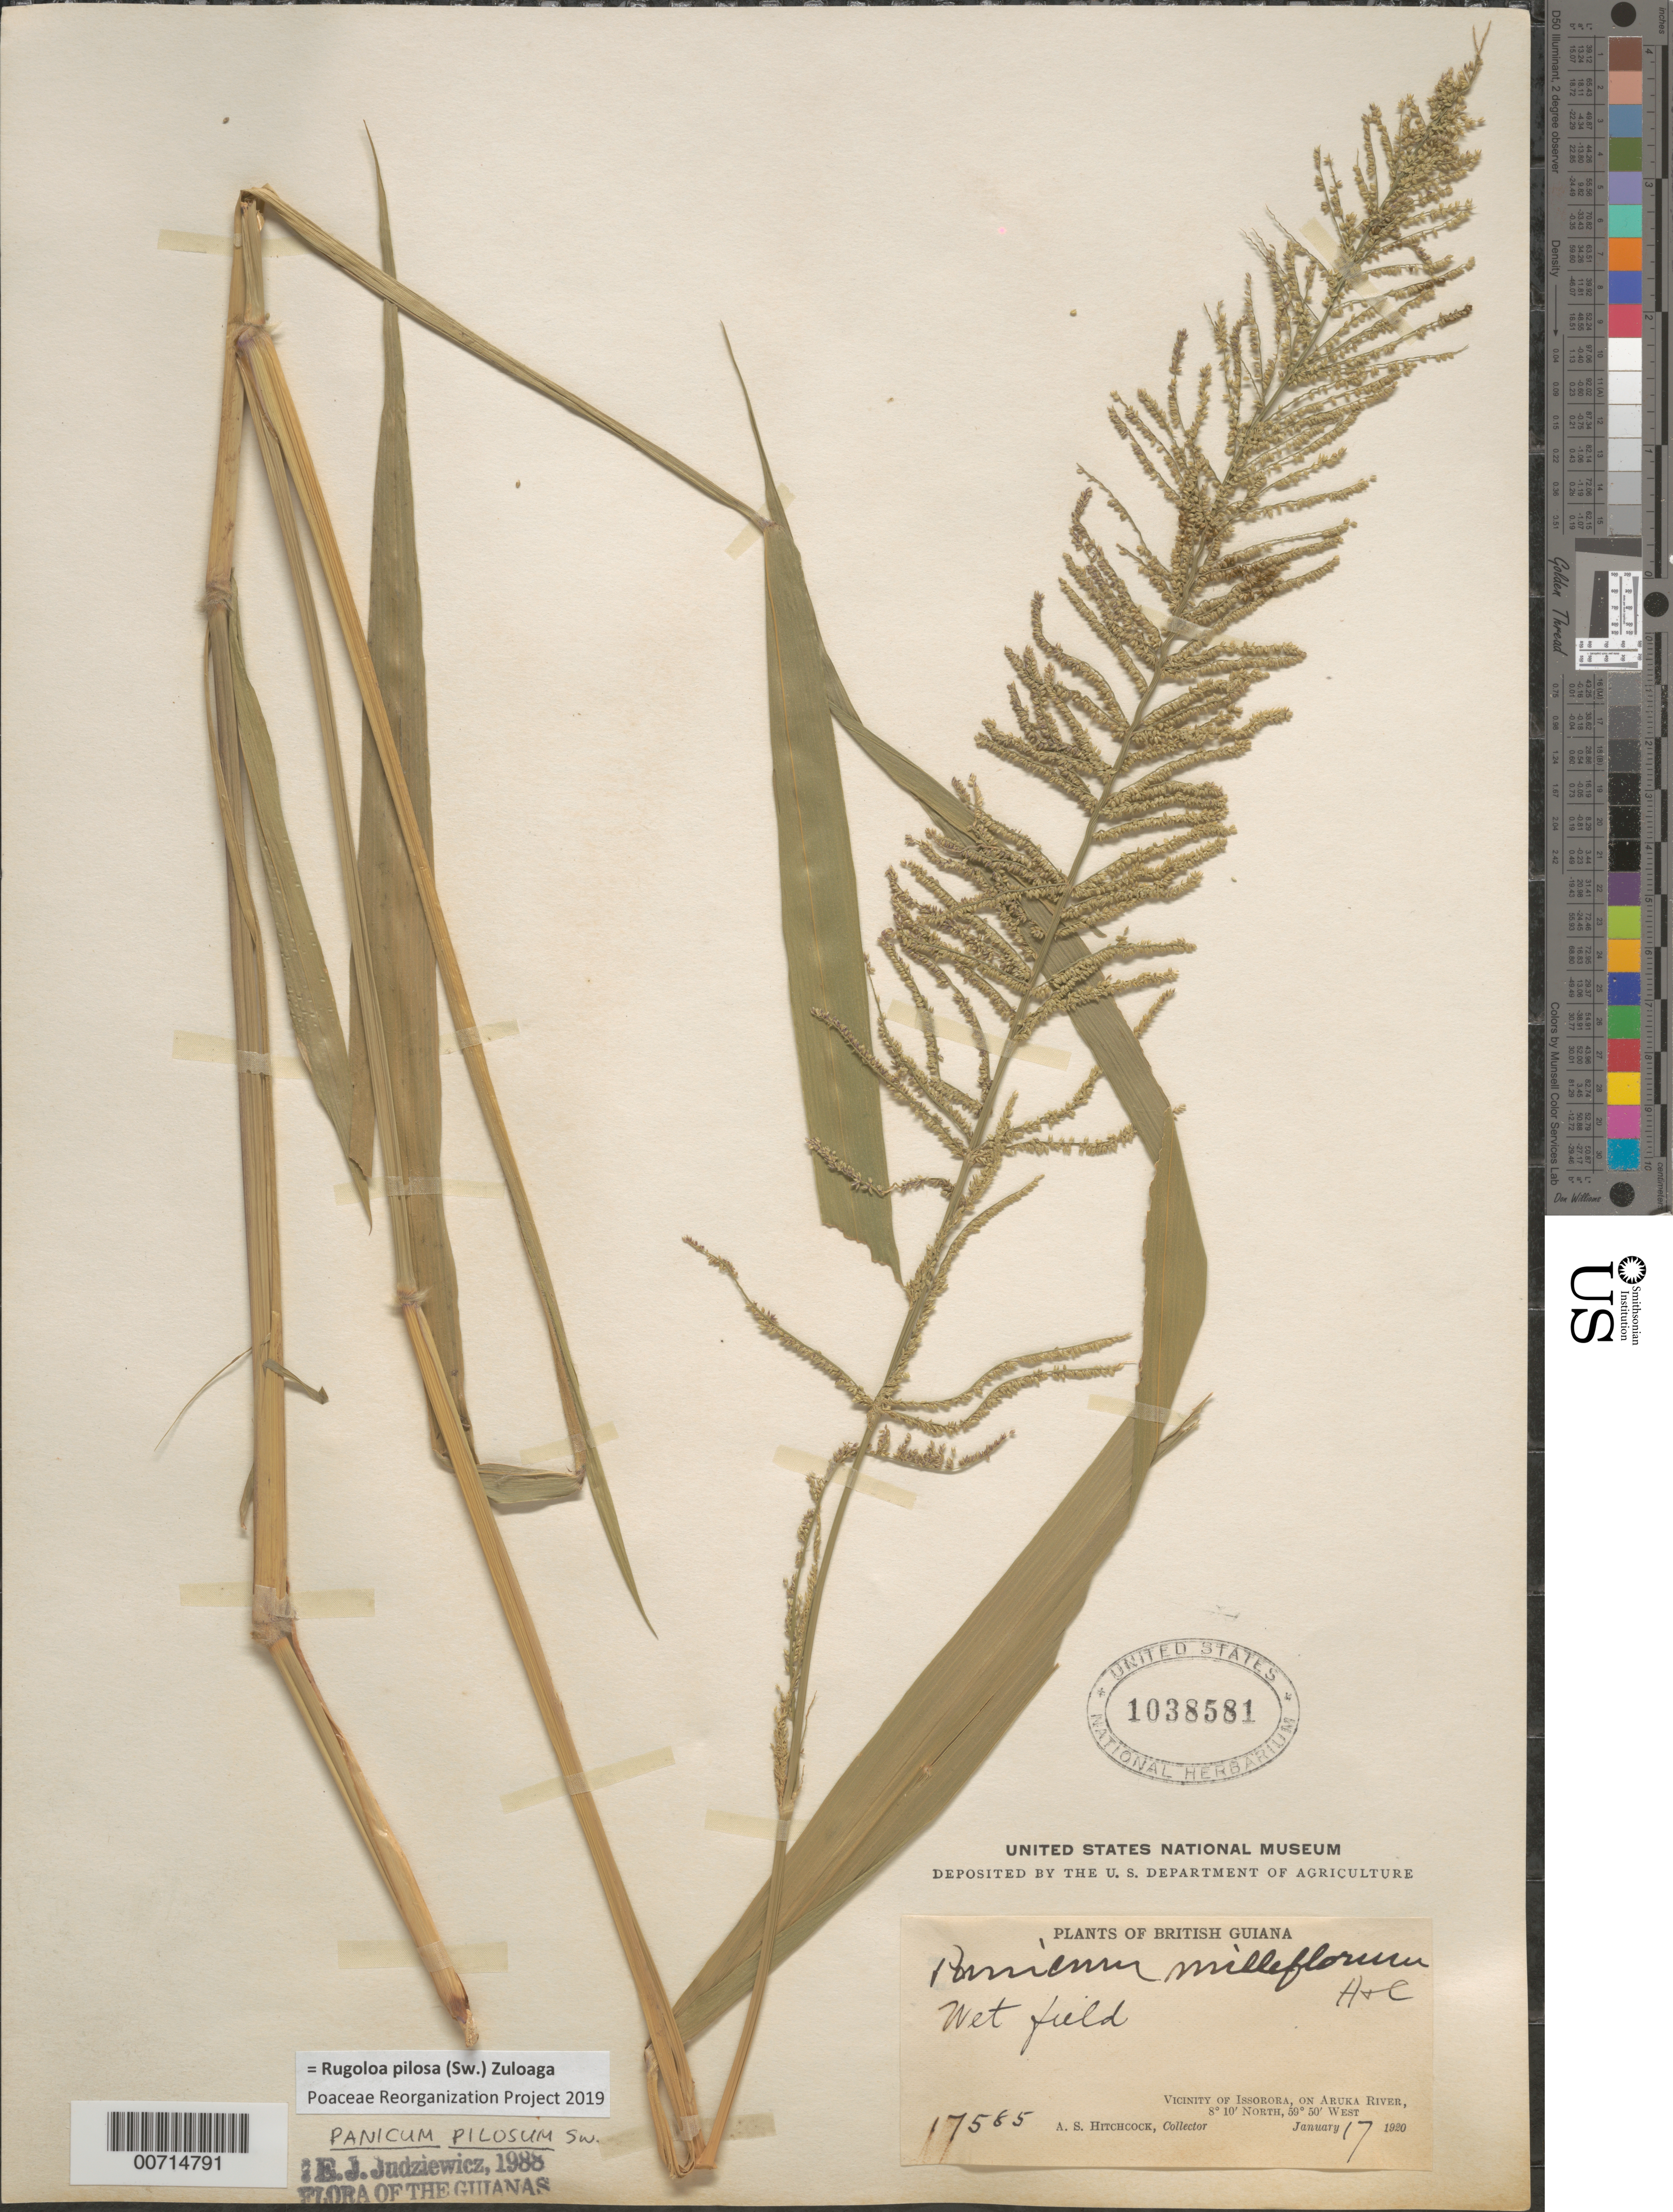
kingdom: Plantae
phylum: Tracheophyta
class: Liliopsida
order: Poales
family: Poaceae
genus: Panicum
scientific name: Panicum pilosum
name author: Sw.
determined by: Judziewicz, E. J.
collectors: A. S. Hitchcock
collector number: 17585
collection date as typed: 16-Jan-20 to 17-Jan-20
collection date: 1920-01-16/1920-01-17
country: Guyana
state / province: Barima-Waini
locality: Issorora, vic of, on the Aruka River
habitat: Wet field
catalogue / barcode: US 1038581